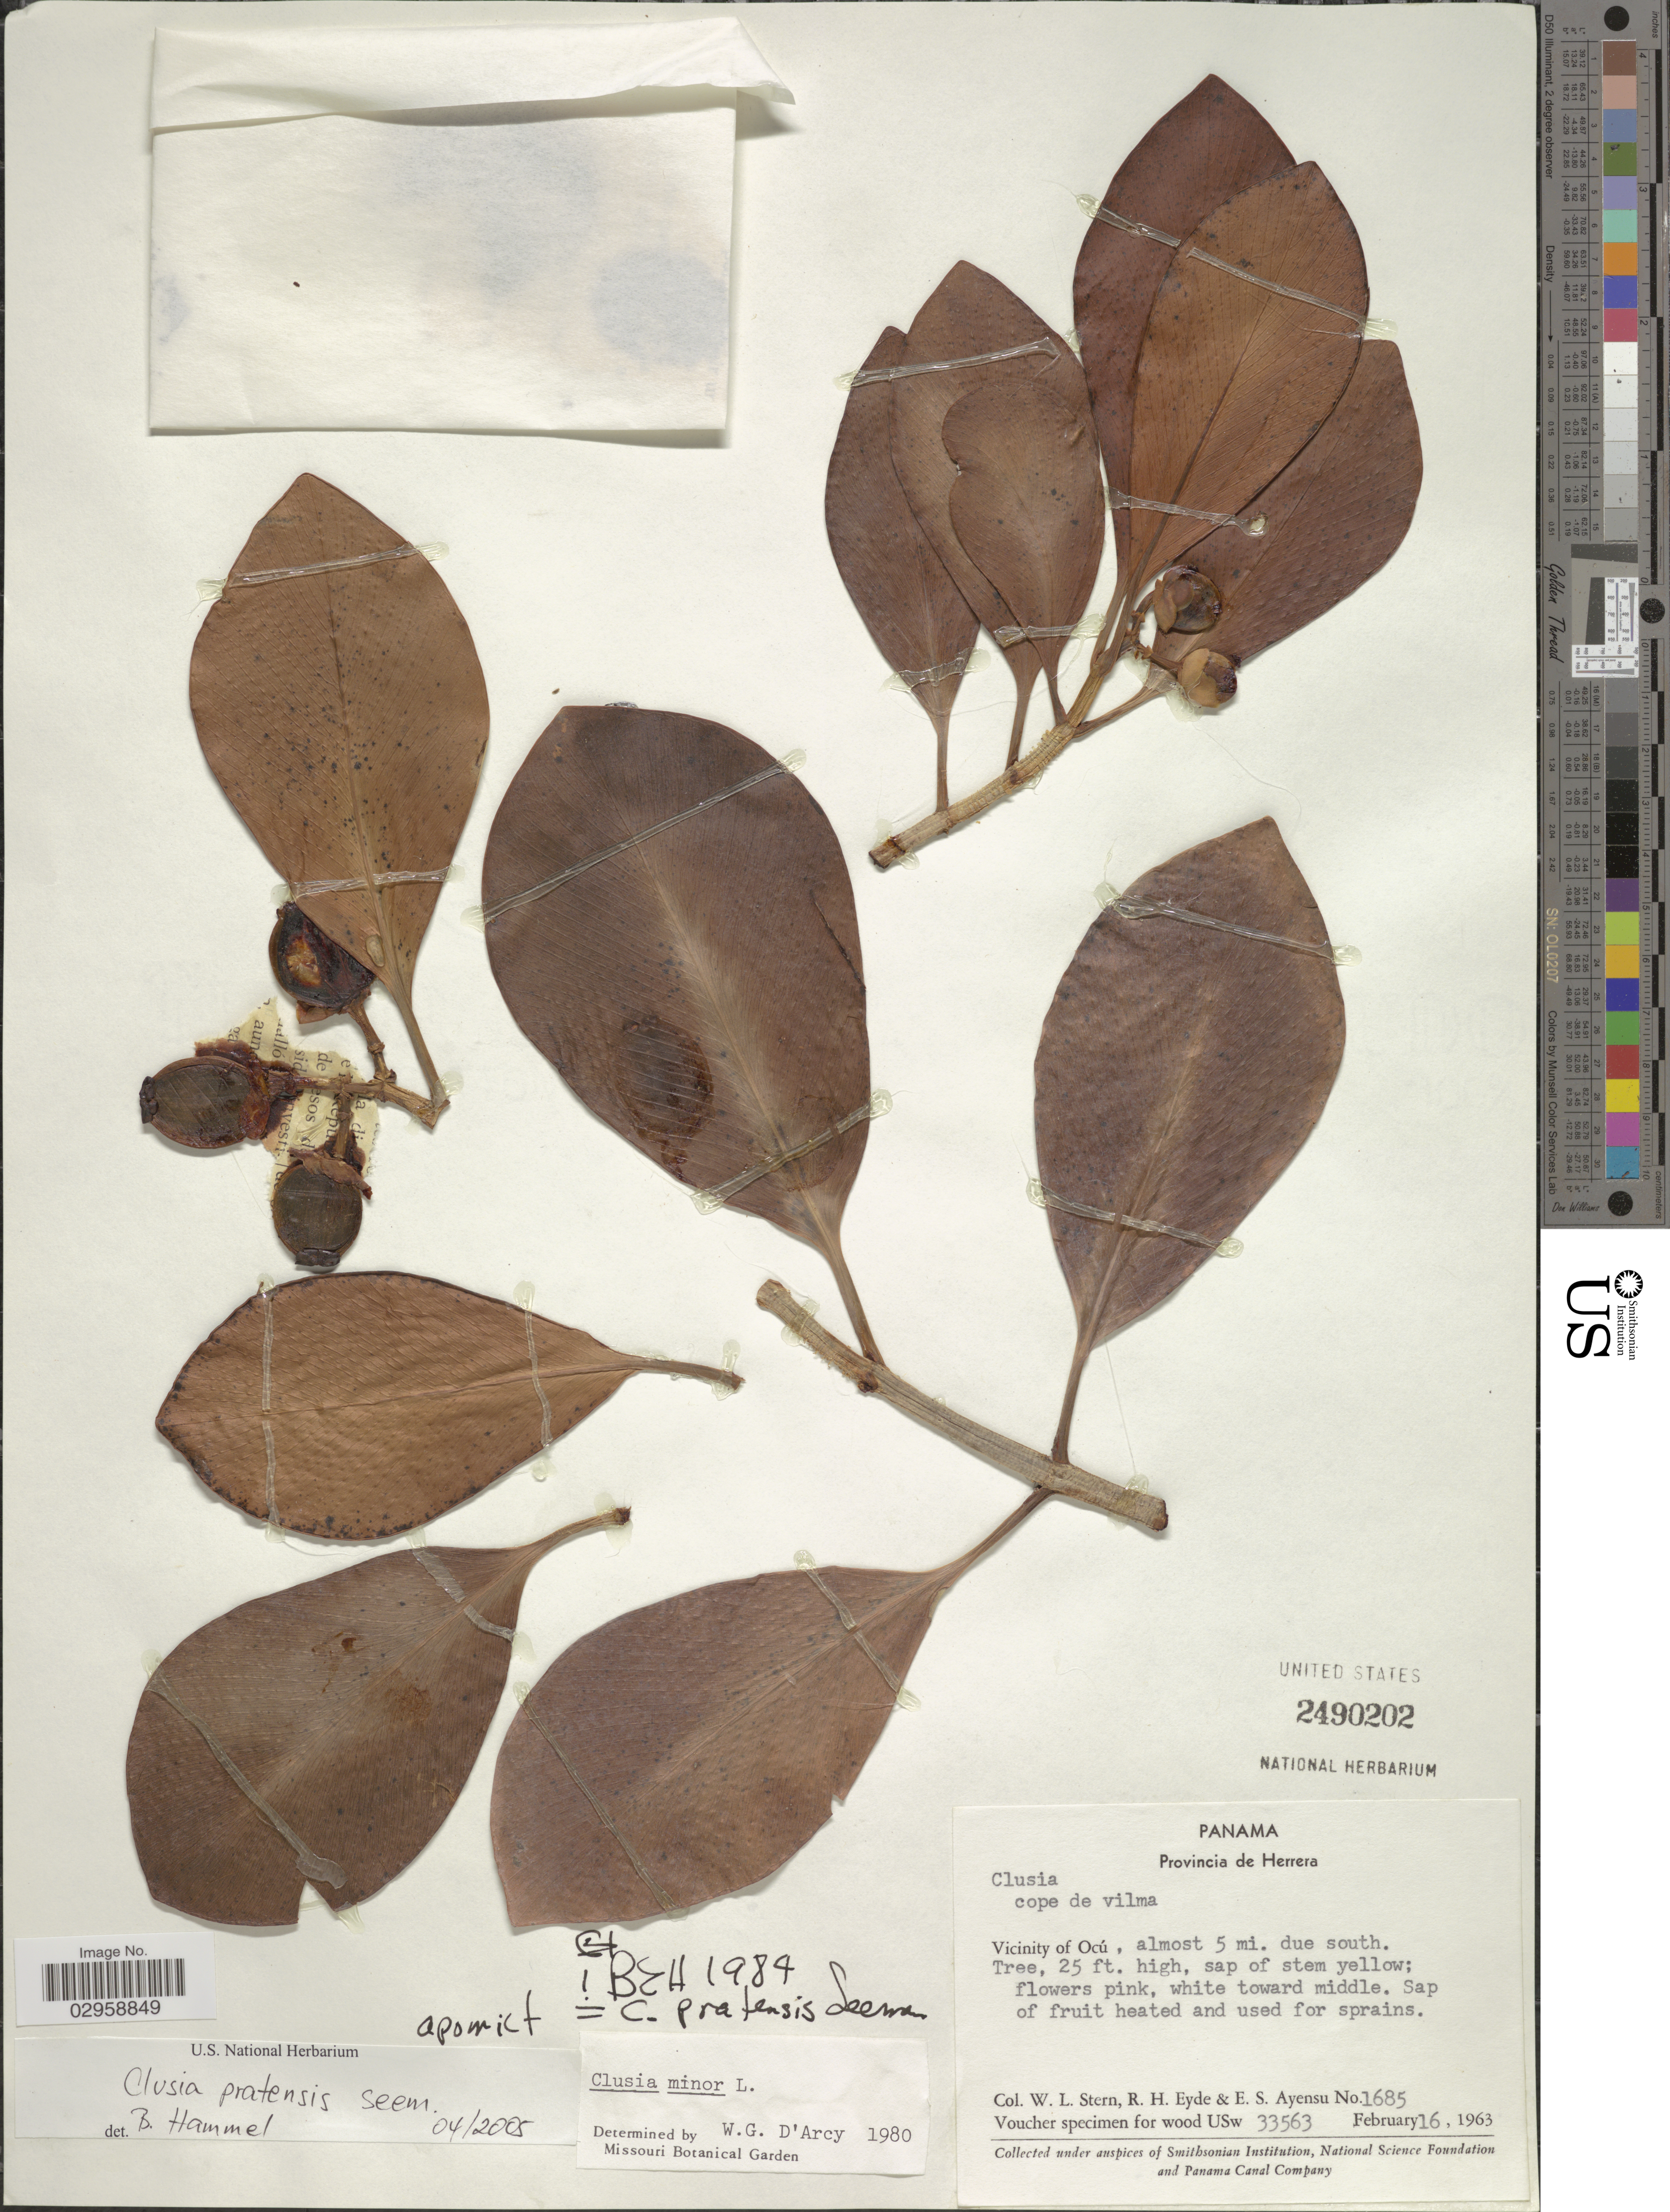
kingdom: Plantae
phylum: Tracheophyta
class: Magnoliopsida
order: Malpighiales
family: Clusiaceae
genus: Clusia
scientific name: Clusia pratensis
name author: Seem.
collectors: W. L. Stern, R. H. Eyde & E. S. Ayensu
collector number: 1685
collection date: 1963-02-16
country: Panama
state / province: Herrera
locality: Provincia de Herrera, Vicinity of Ocú, almost 5 mi. due south.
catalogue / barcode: US 2490202